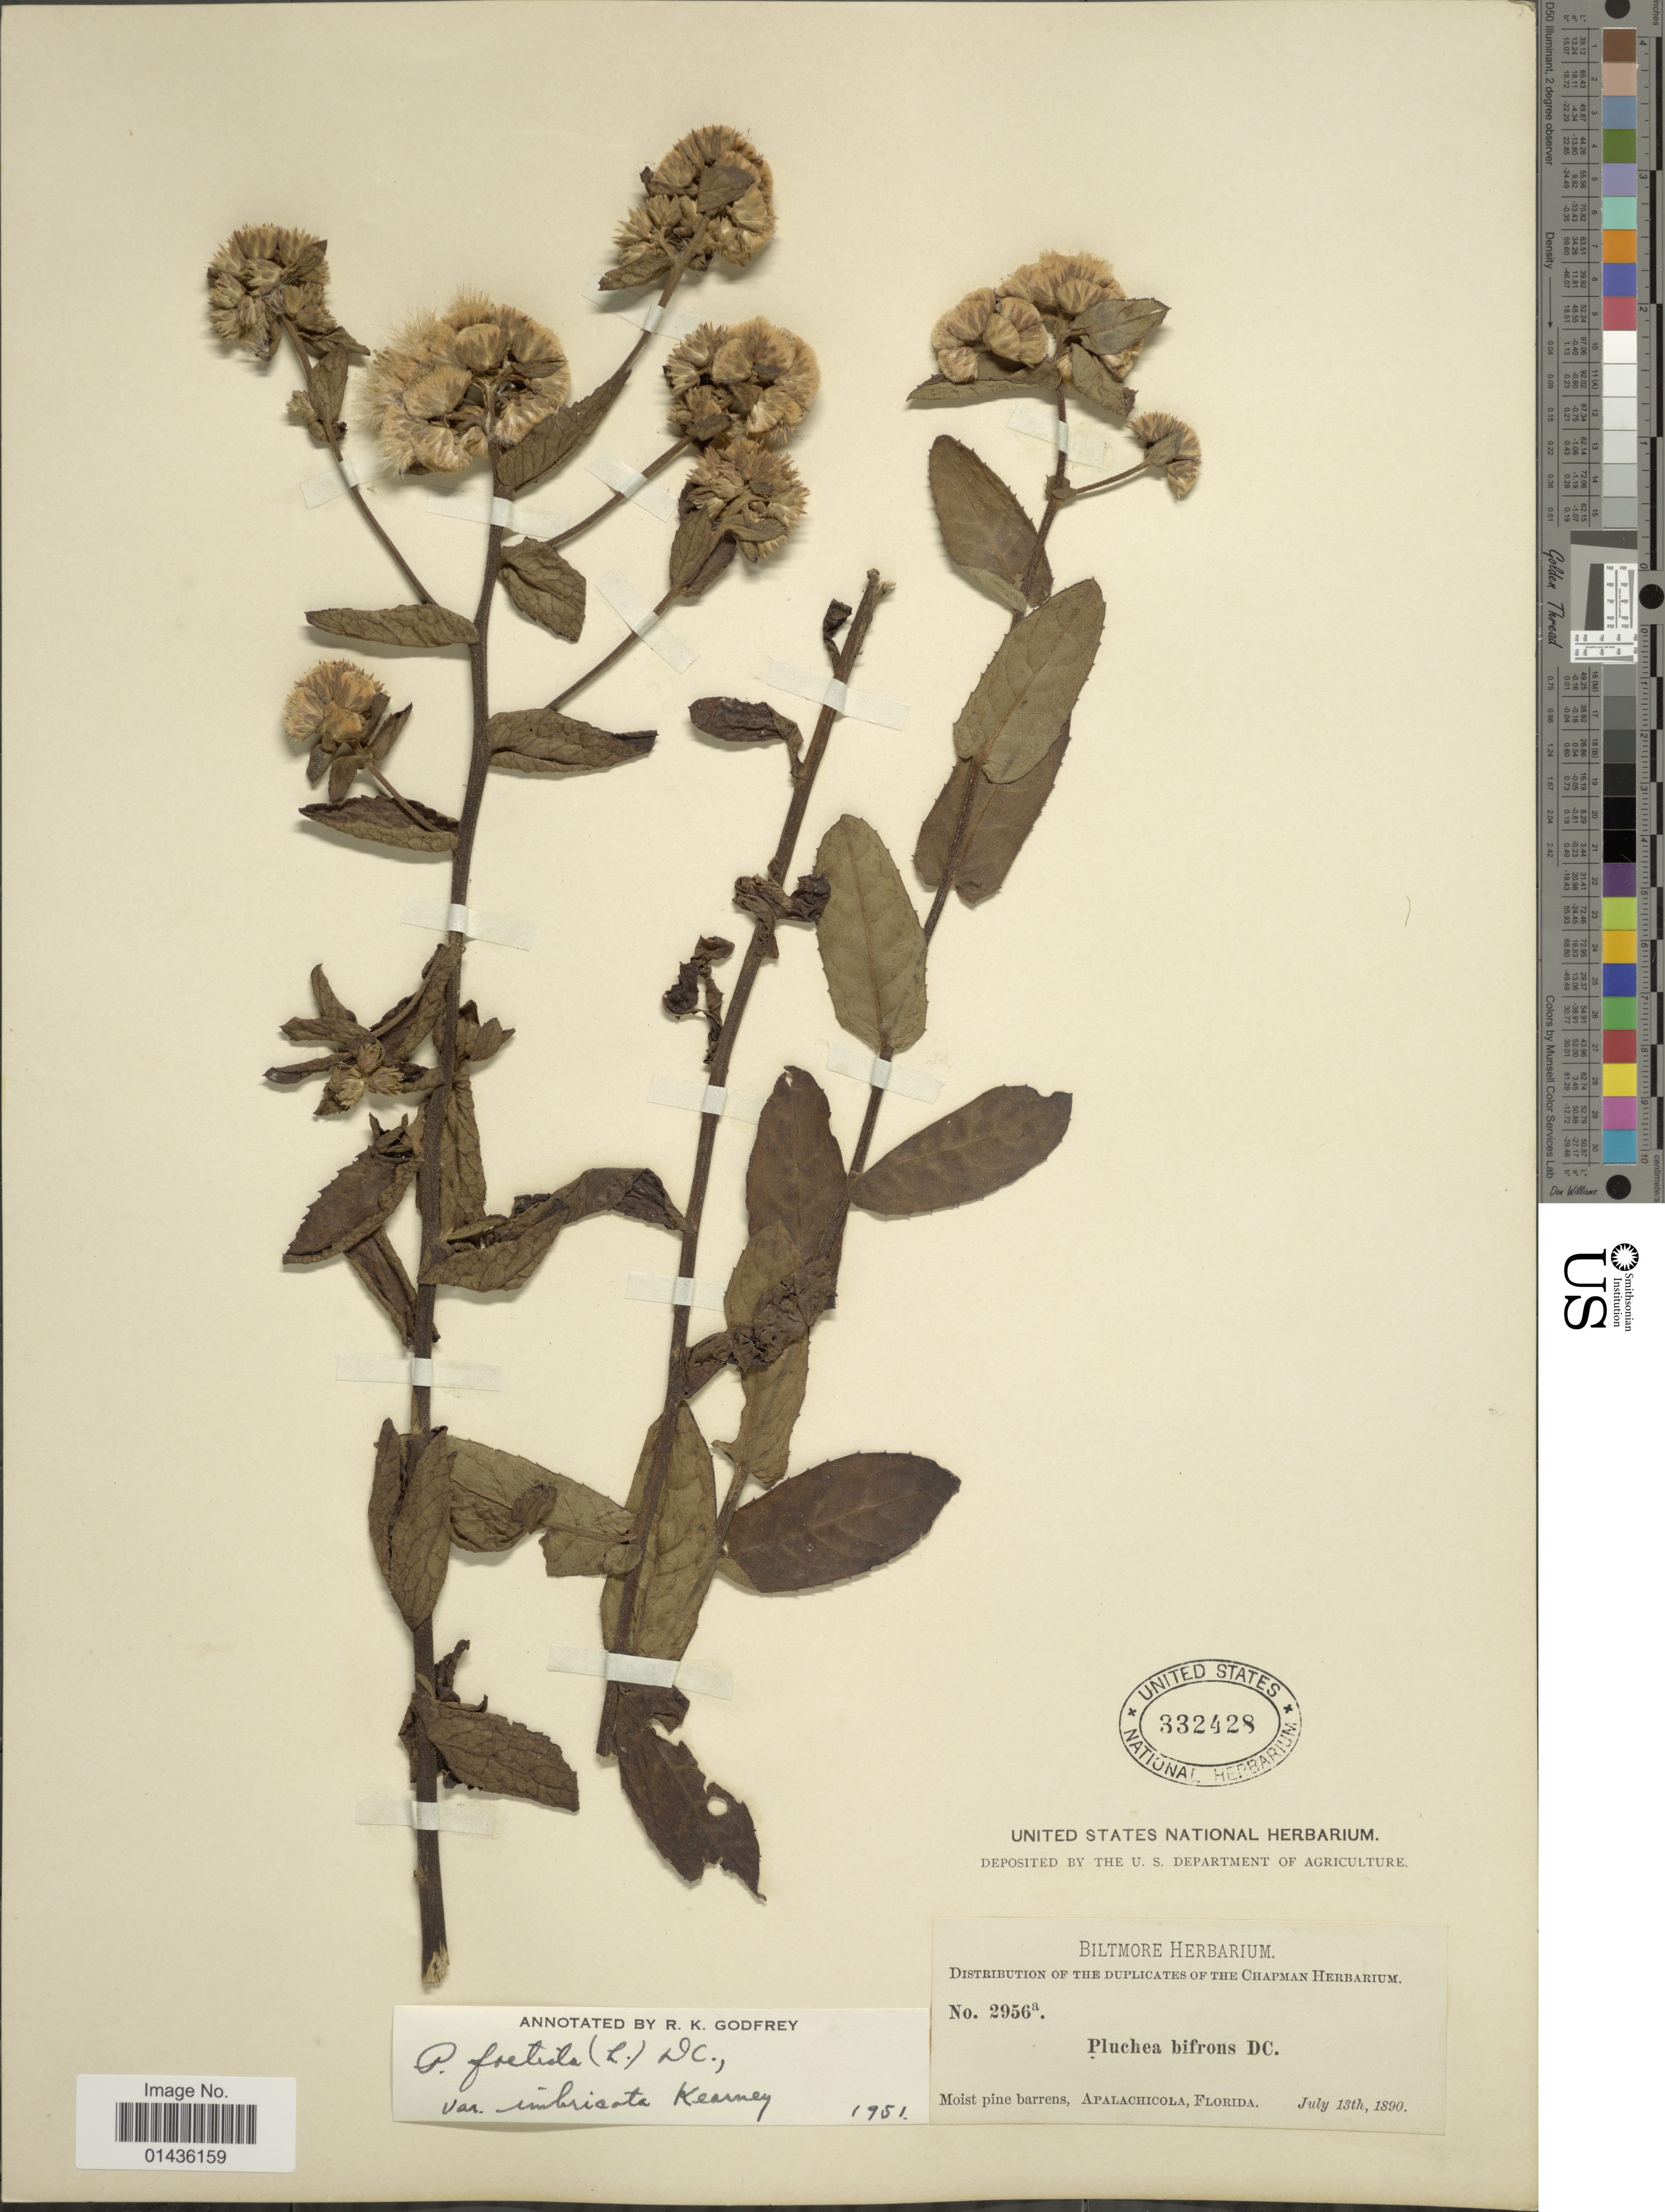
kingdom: Plantae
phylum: Tracheophyta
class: Magnoliopsida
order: Asterales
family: Asteraceae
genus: Pluchea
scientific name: Pluchea foetida var. imbricata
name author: Kearney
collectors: ex herb. Biltmore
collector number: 2956a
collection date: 1890-07-13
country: United States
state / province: Florida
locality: Apalachicola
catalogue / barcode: US 332428